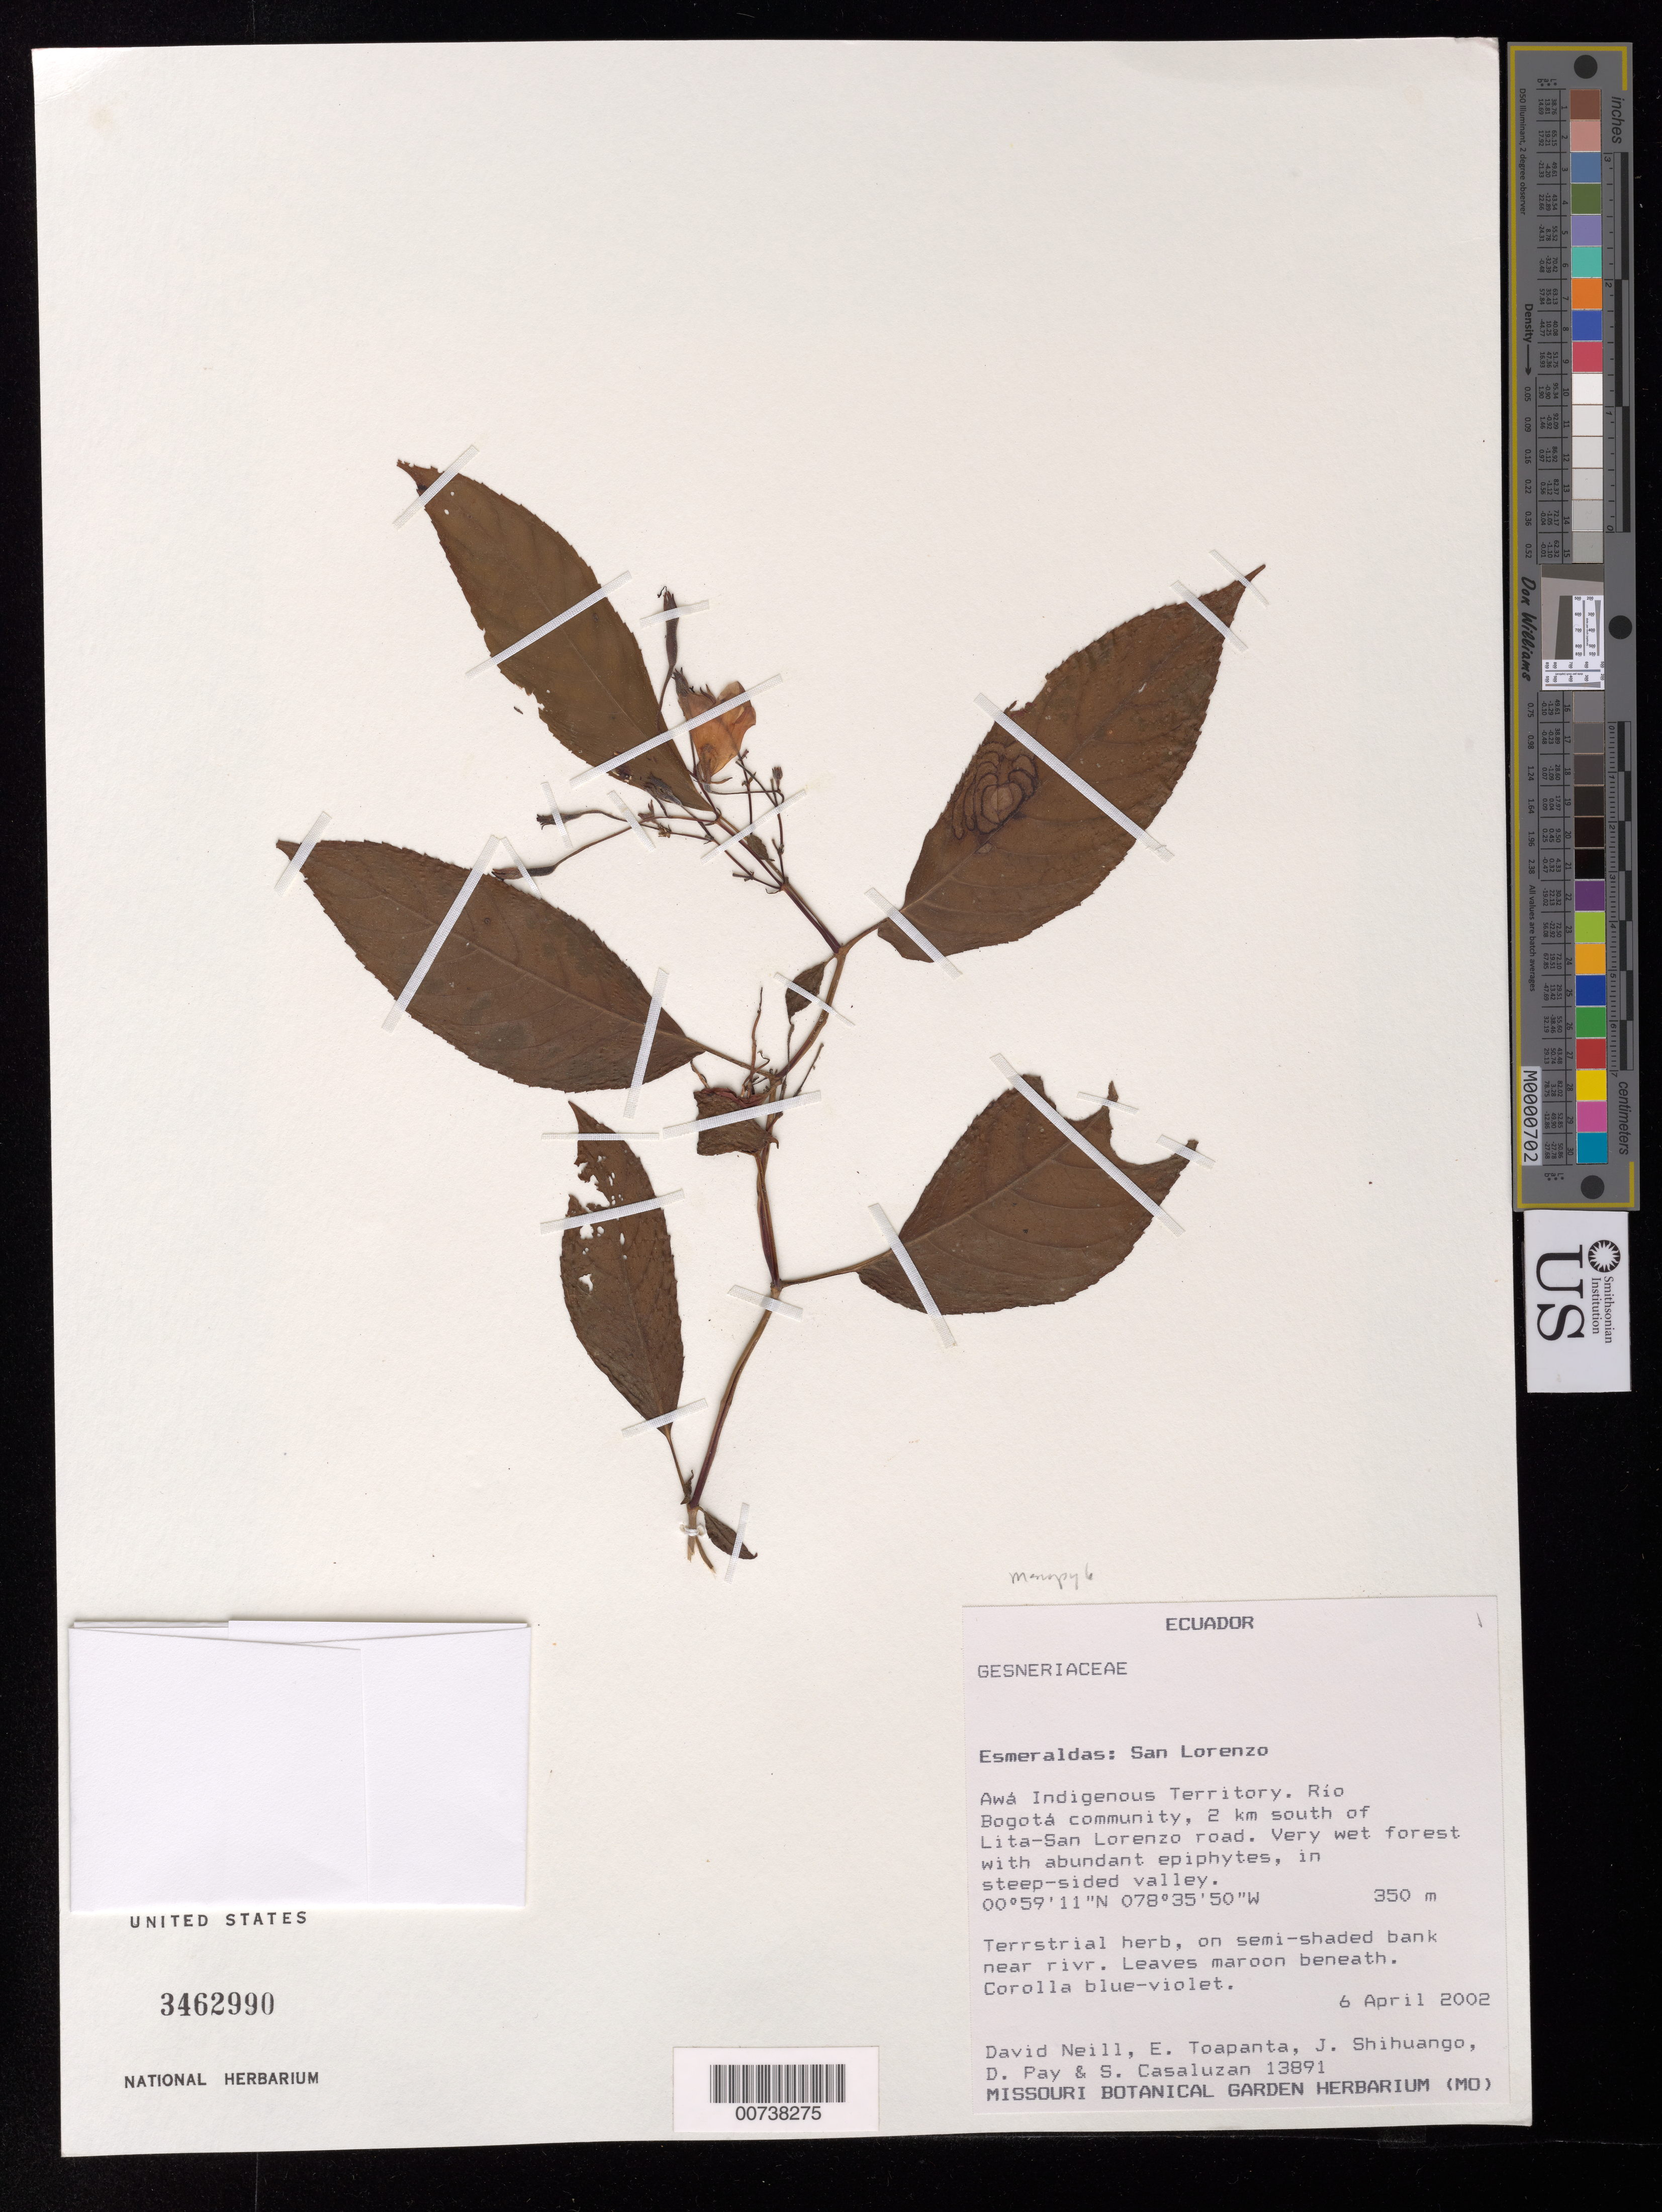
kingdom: Plantae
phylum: Tracheophyta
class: Magnoliopsida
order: Lamiales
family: Gesneriaceae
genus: Monopyle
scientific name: Monopyle chocoensis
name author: Keene & J.L. Clark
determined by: Clark, J. L., (SEL), The Marie Selby Botanical Garden (UNITED STATES)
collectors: D. A. Neill, E. Toapanta, J. Shihuango, D. Pay & S. Casaluzan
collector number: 13891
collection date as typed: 06 Apr 2002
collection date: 2002-04-06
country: Ecuador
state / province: Esmeraldas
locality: Cantón San Lorenzo. Awá Indigenous Territory. Río Bogotá community, 2 km south of Lita-San Lorenzo road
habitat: Very wet forest with abundant epiphytes, in steep-sided valley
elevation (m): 350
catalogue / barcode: US 3462990